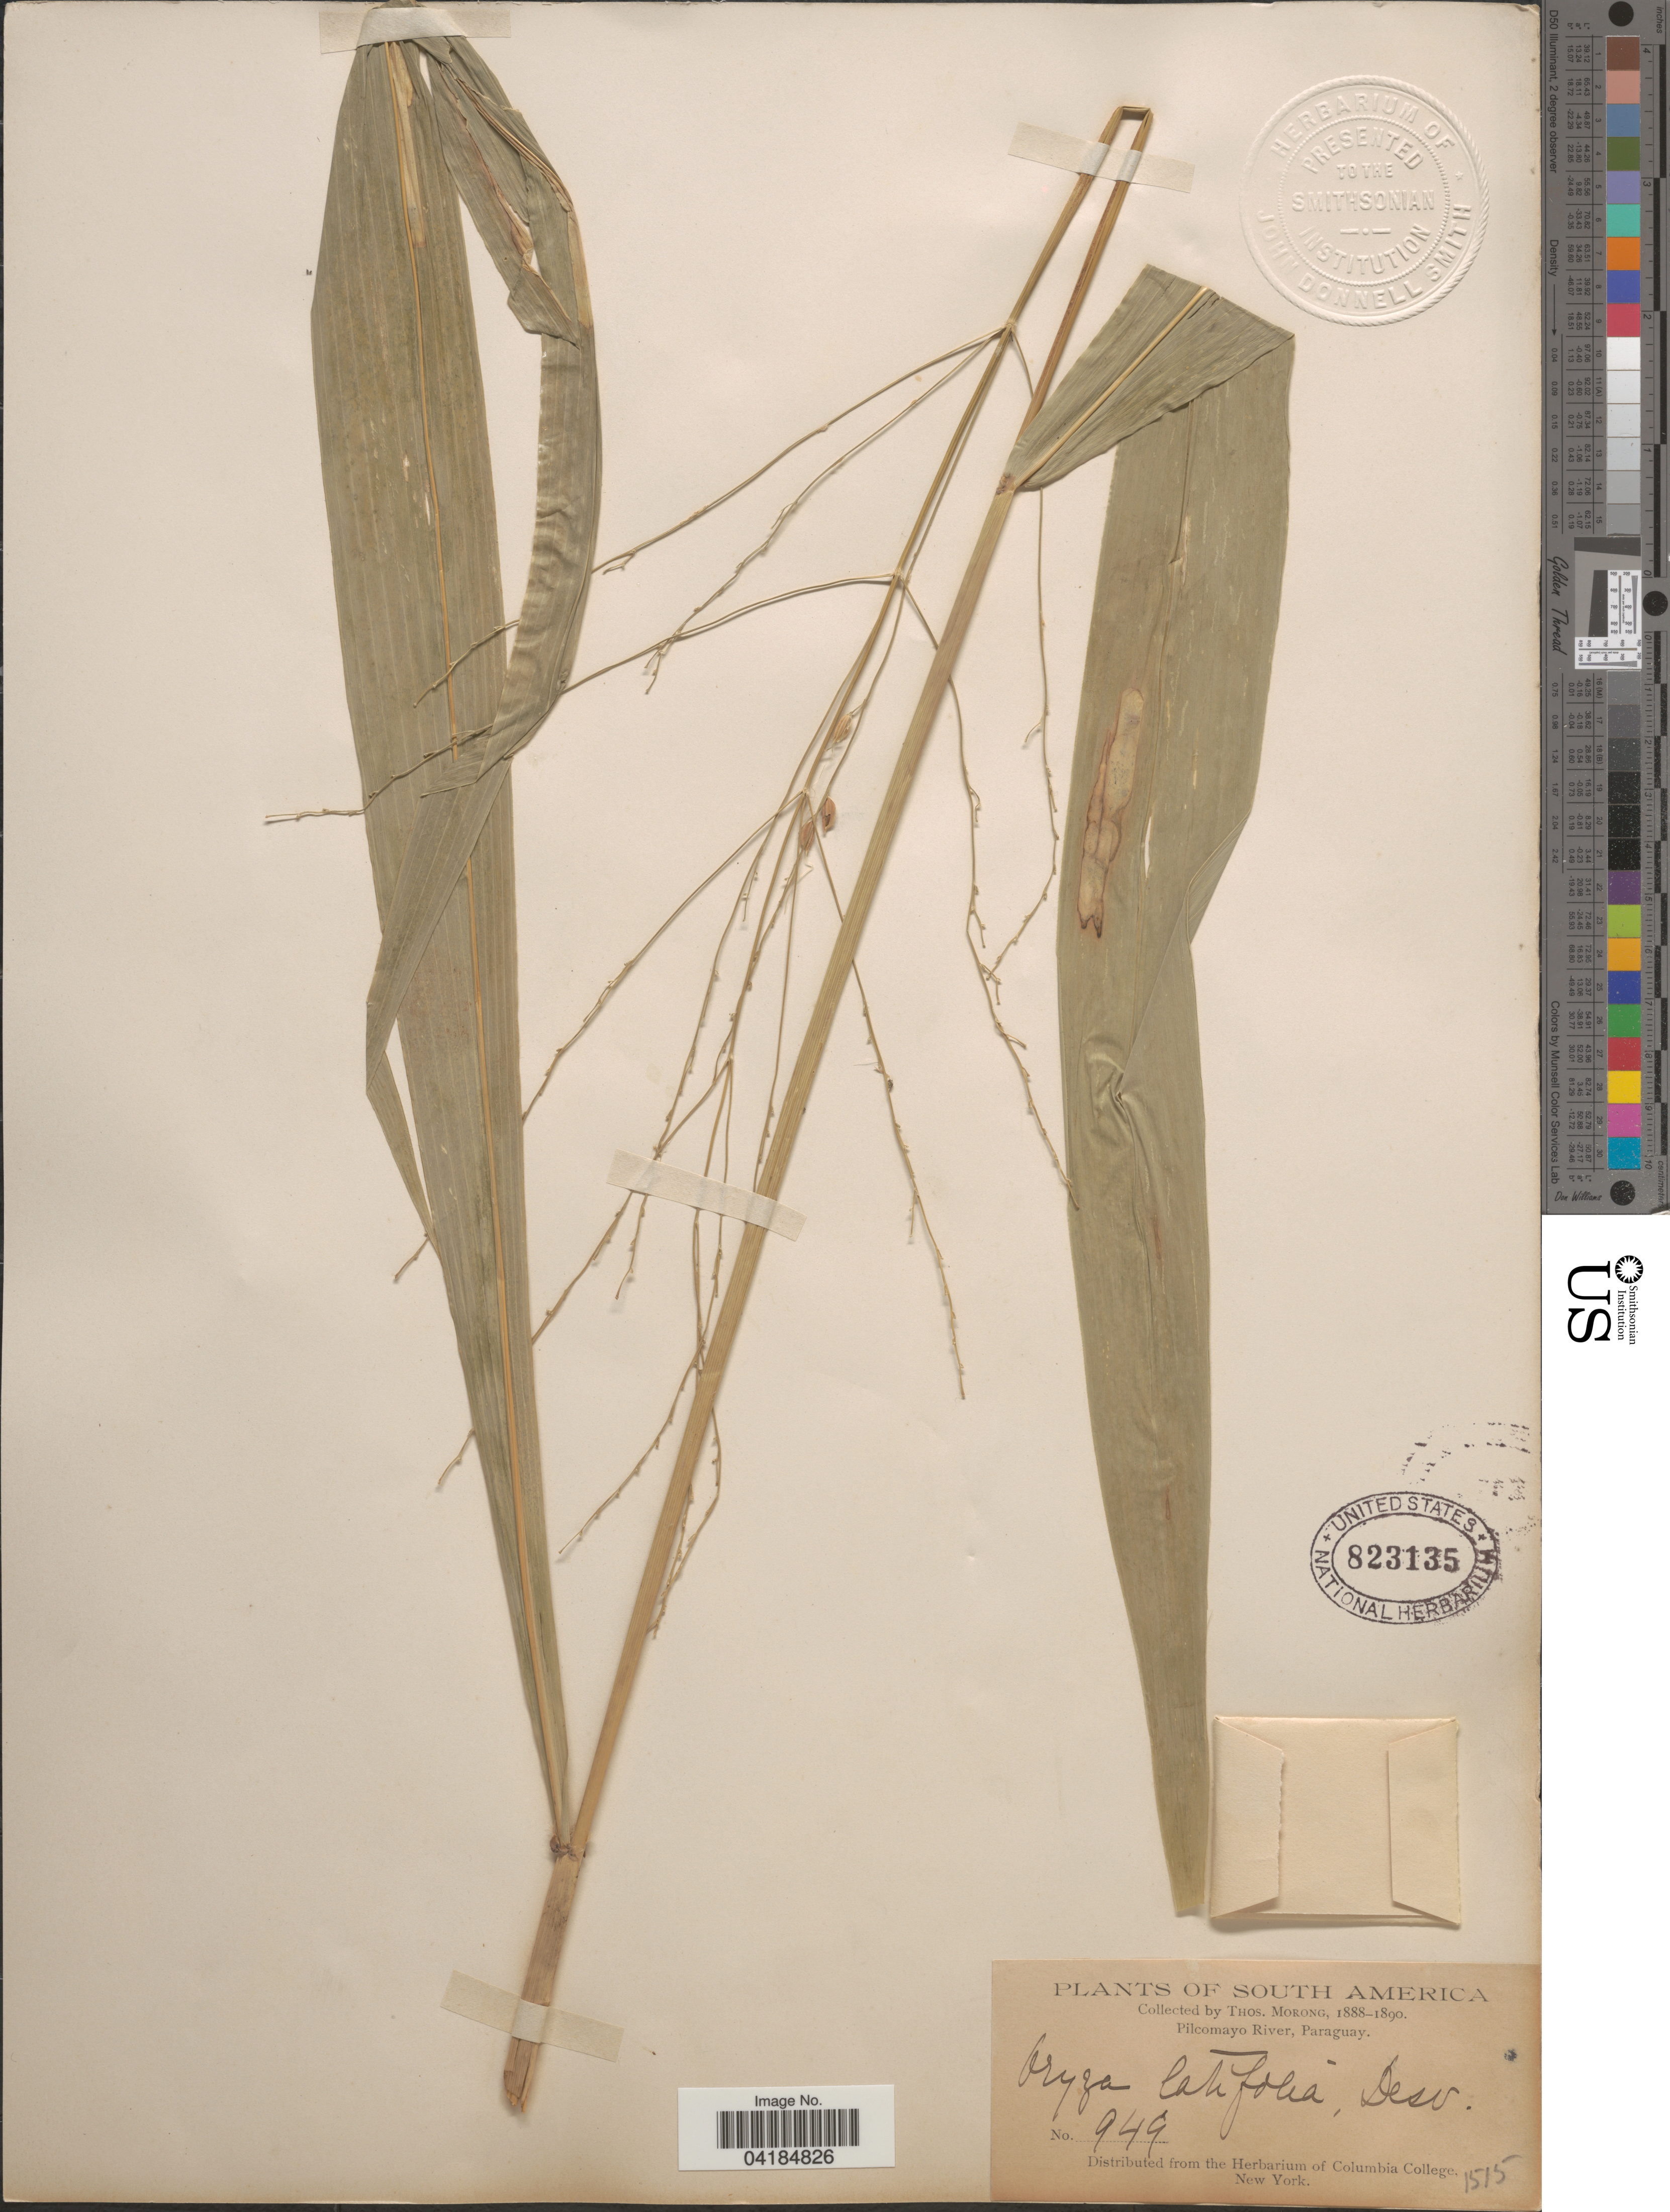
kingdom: Plantae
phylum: Tracheophyta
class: Liliopsida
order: Poales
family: Poaceae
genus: Oryza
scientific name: Oryza latifolia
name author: Desv.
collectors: ex herb. T. Morong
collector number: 949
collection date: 1888/1890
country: Paraguay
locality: Pilcomayo River.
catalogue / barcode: US 823135